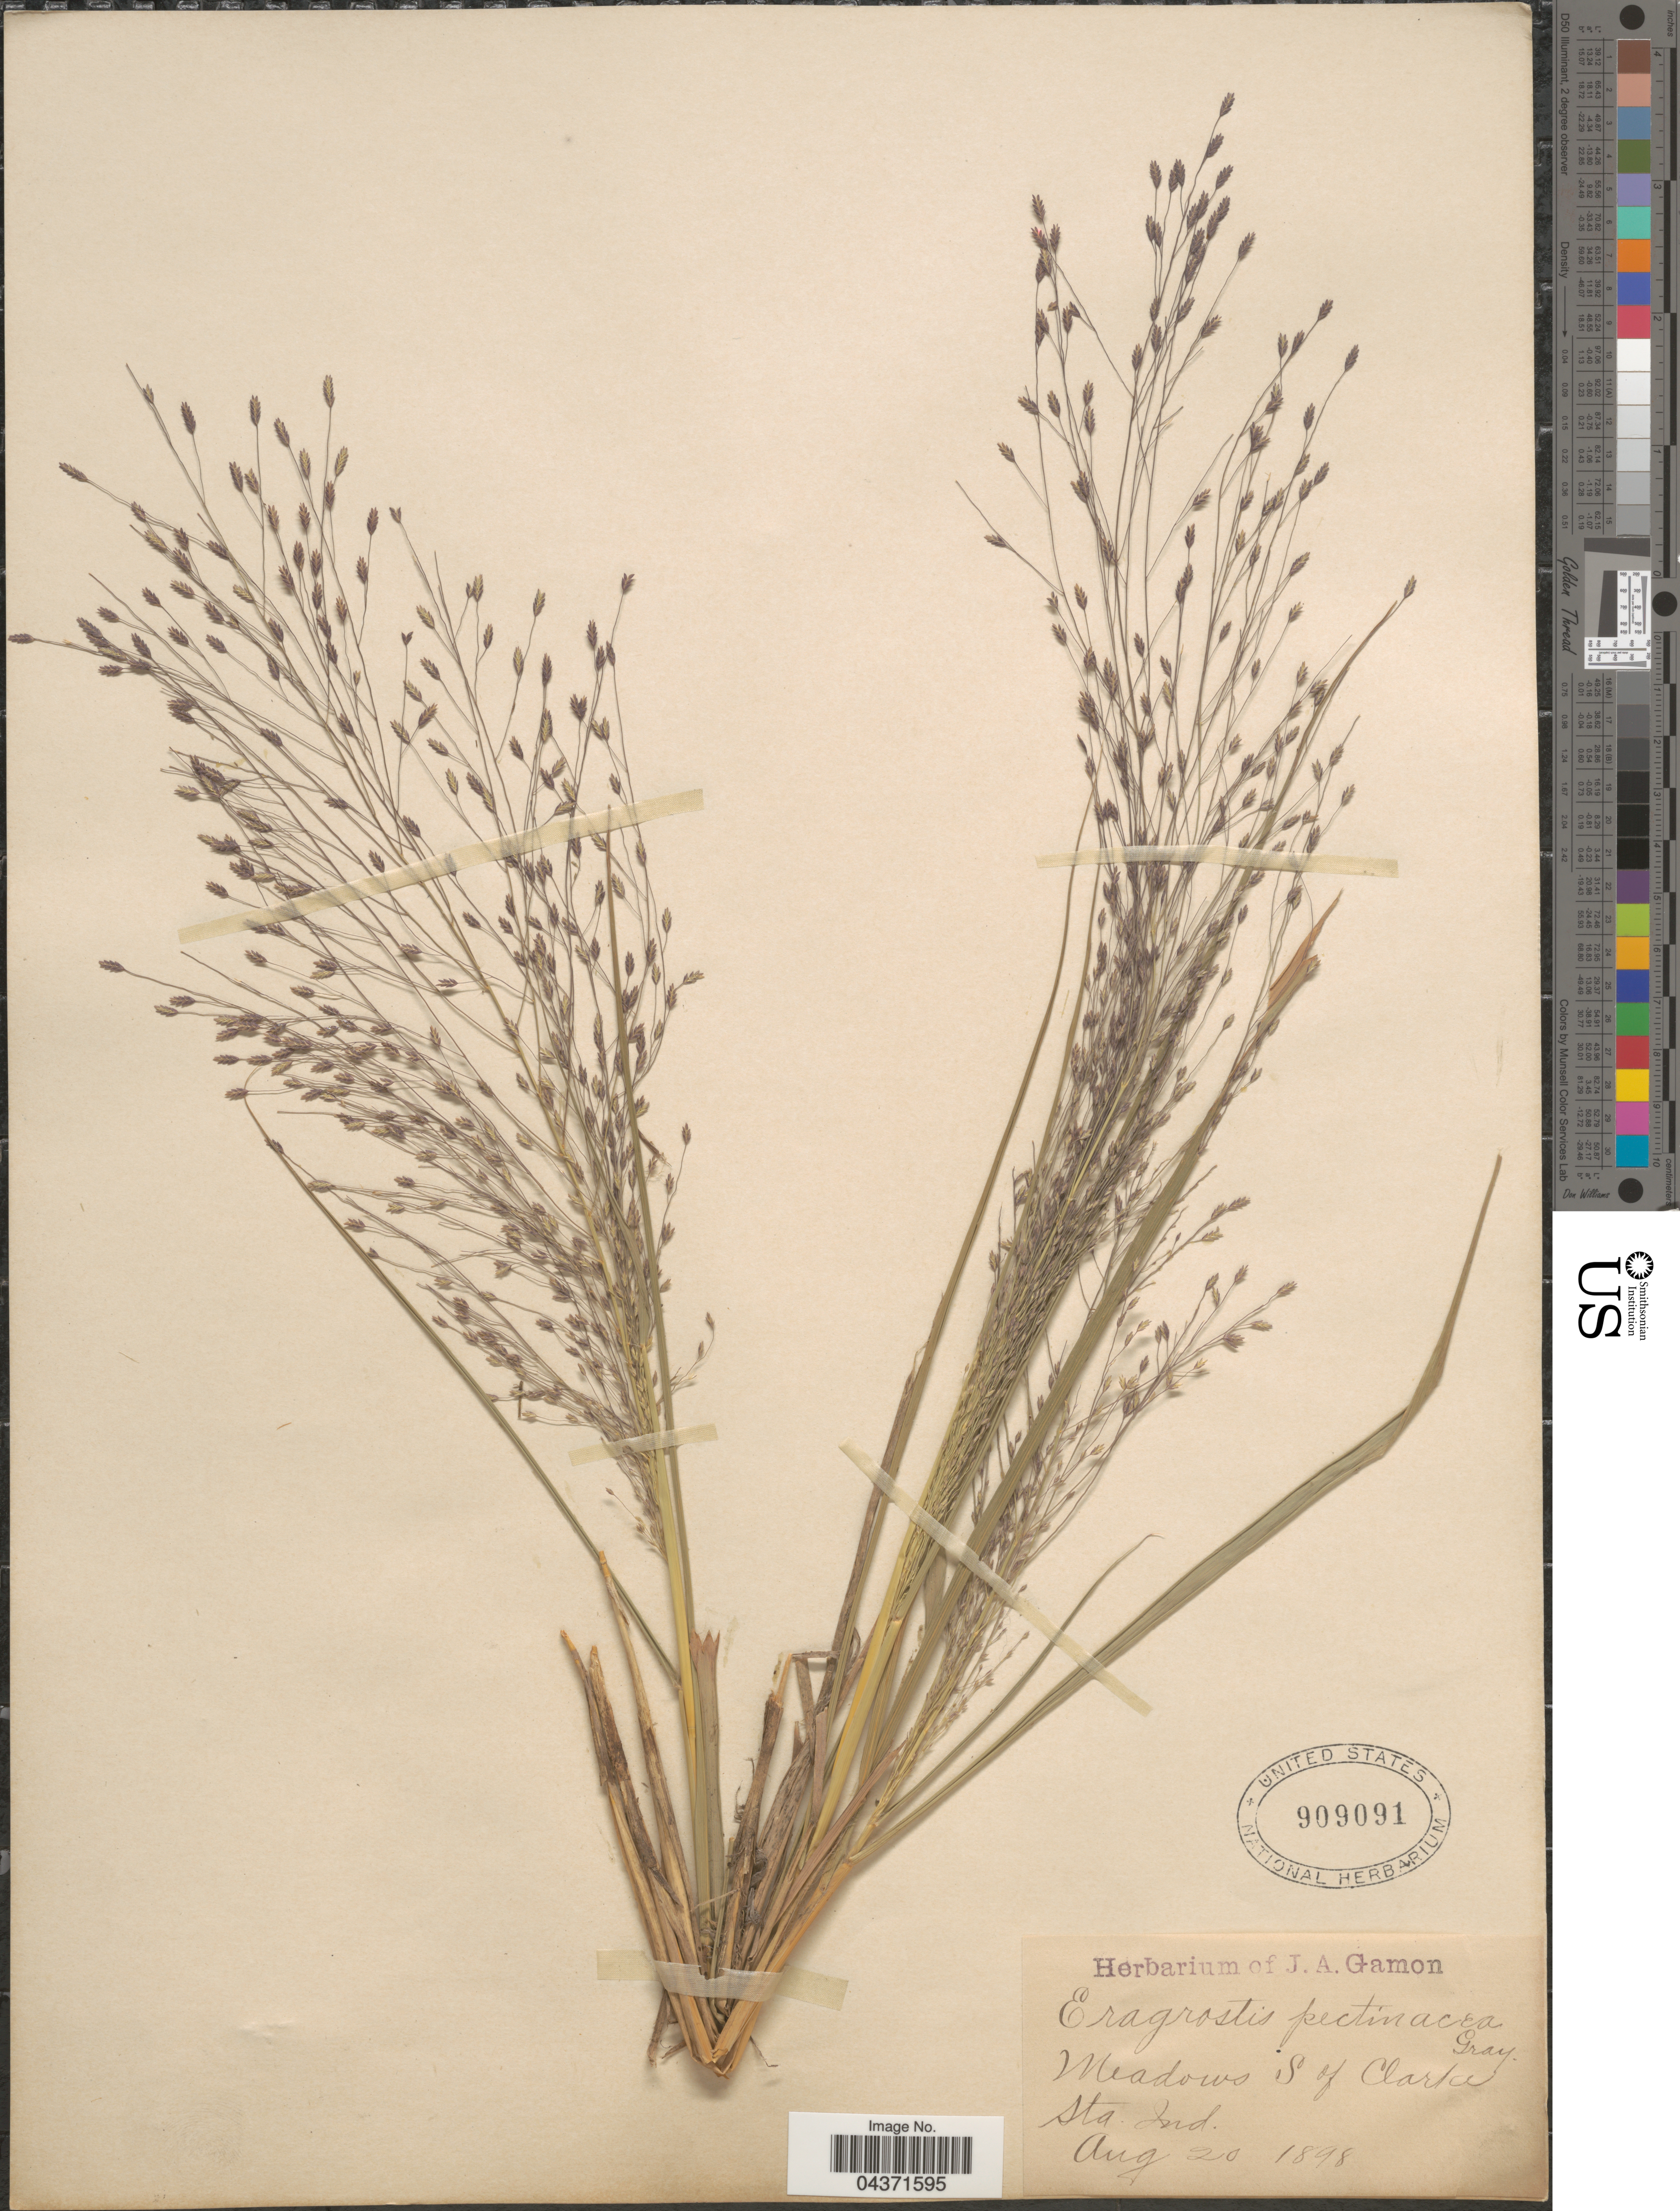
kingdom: Plantae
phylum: Tracheophyta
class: Liliopsida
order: Poales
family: Poaceae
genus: Eragrostis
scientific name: Eragrostis spectabilis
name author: (Pursh) Steud.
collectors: Ex Herb. of J. A. Gamon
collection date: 1898-08-20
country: United States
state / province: Indiana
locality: Meadows S of Clarke Sta.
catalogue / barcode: US 909091